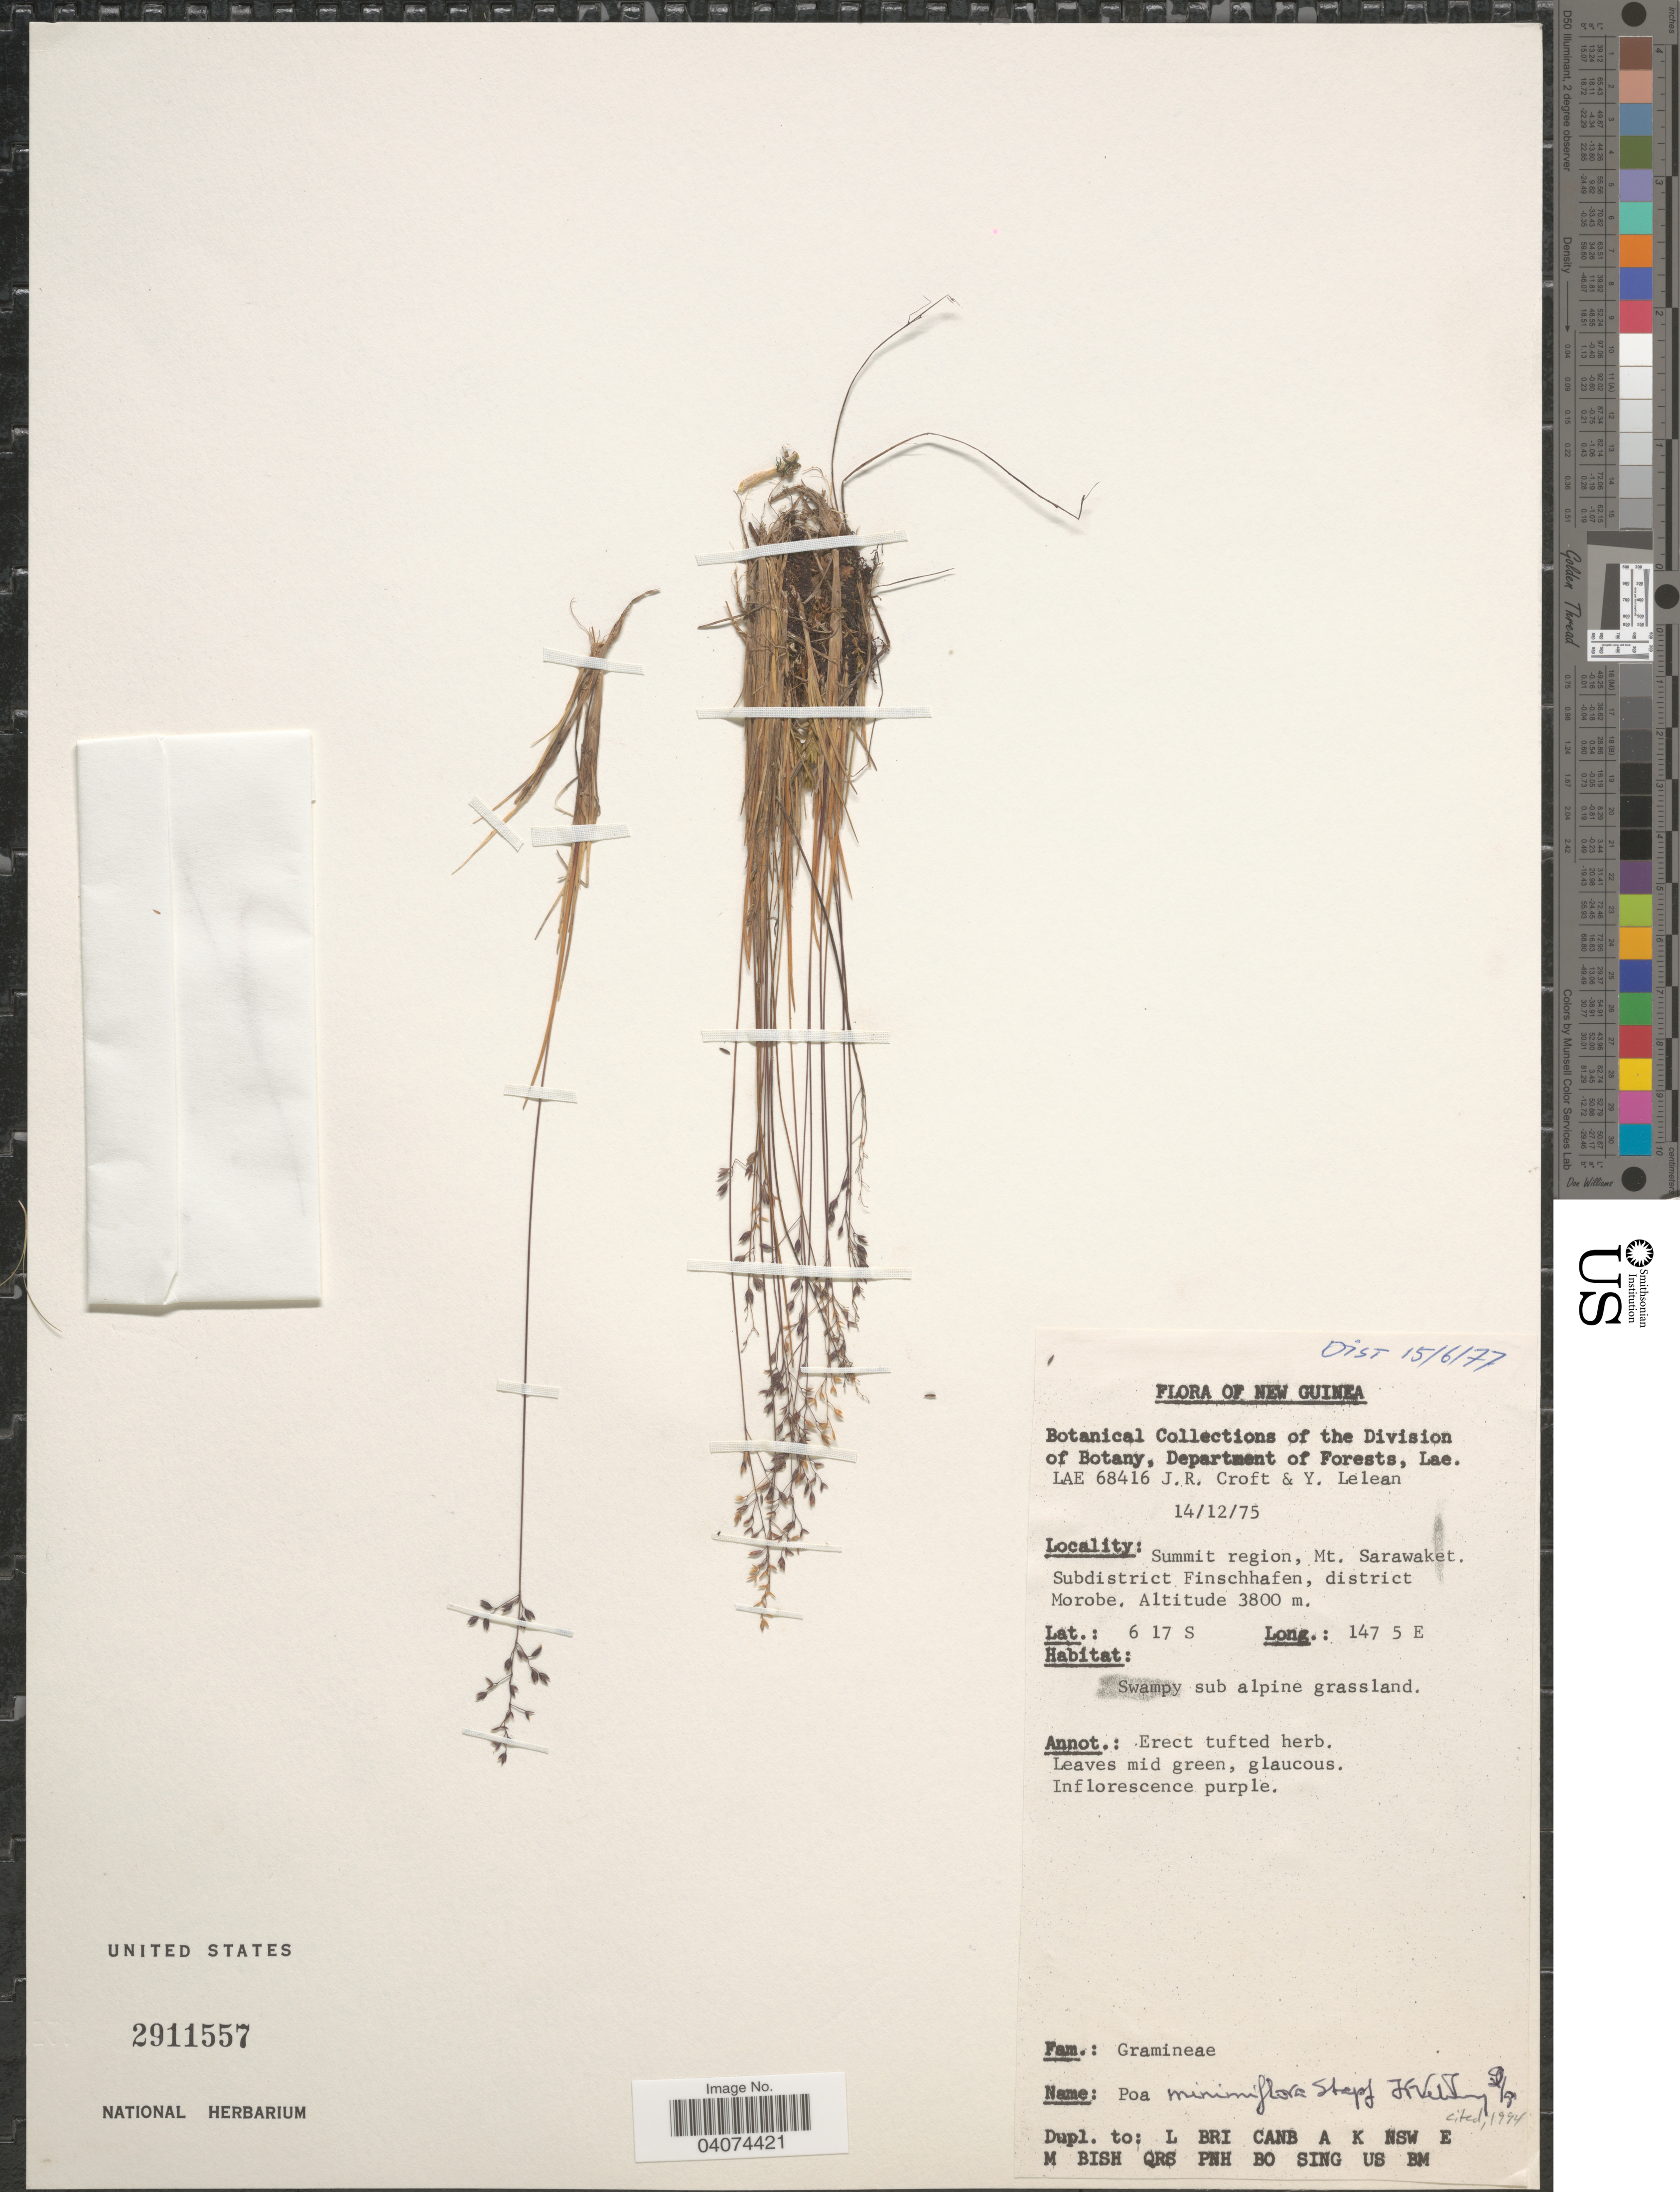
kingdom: Plantae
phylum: Tracheophyta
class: Liliopsida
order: Poales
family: Poaceae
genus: Poa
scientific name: Poa minimiflora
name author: Stapf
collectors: J. R. Croft & Y. Lelean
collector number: LAE 68416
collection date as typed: Transcribed d/m/y: 14/12/75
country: Papua New Guinea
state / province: Morobe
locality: Summit region, Mt Sarawaket. Subdistrict Finschhafen, district Morobe.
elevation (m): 3800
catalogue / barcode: US 2911557